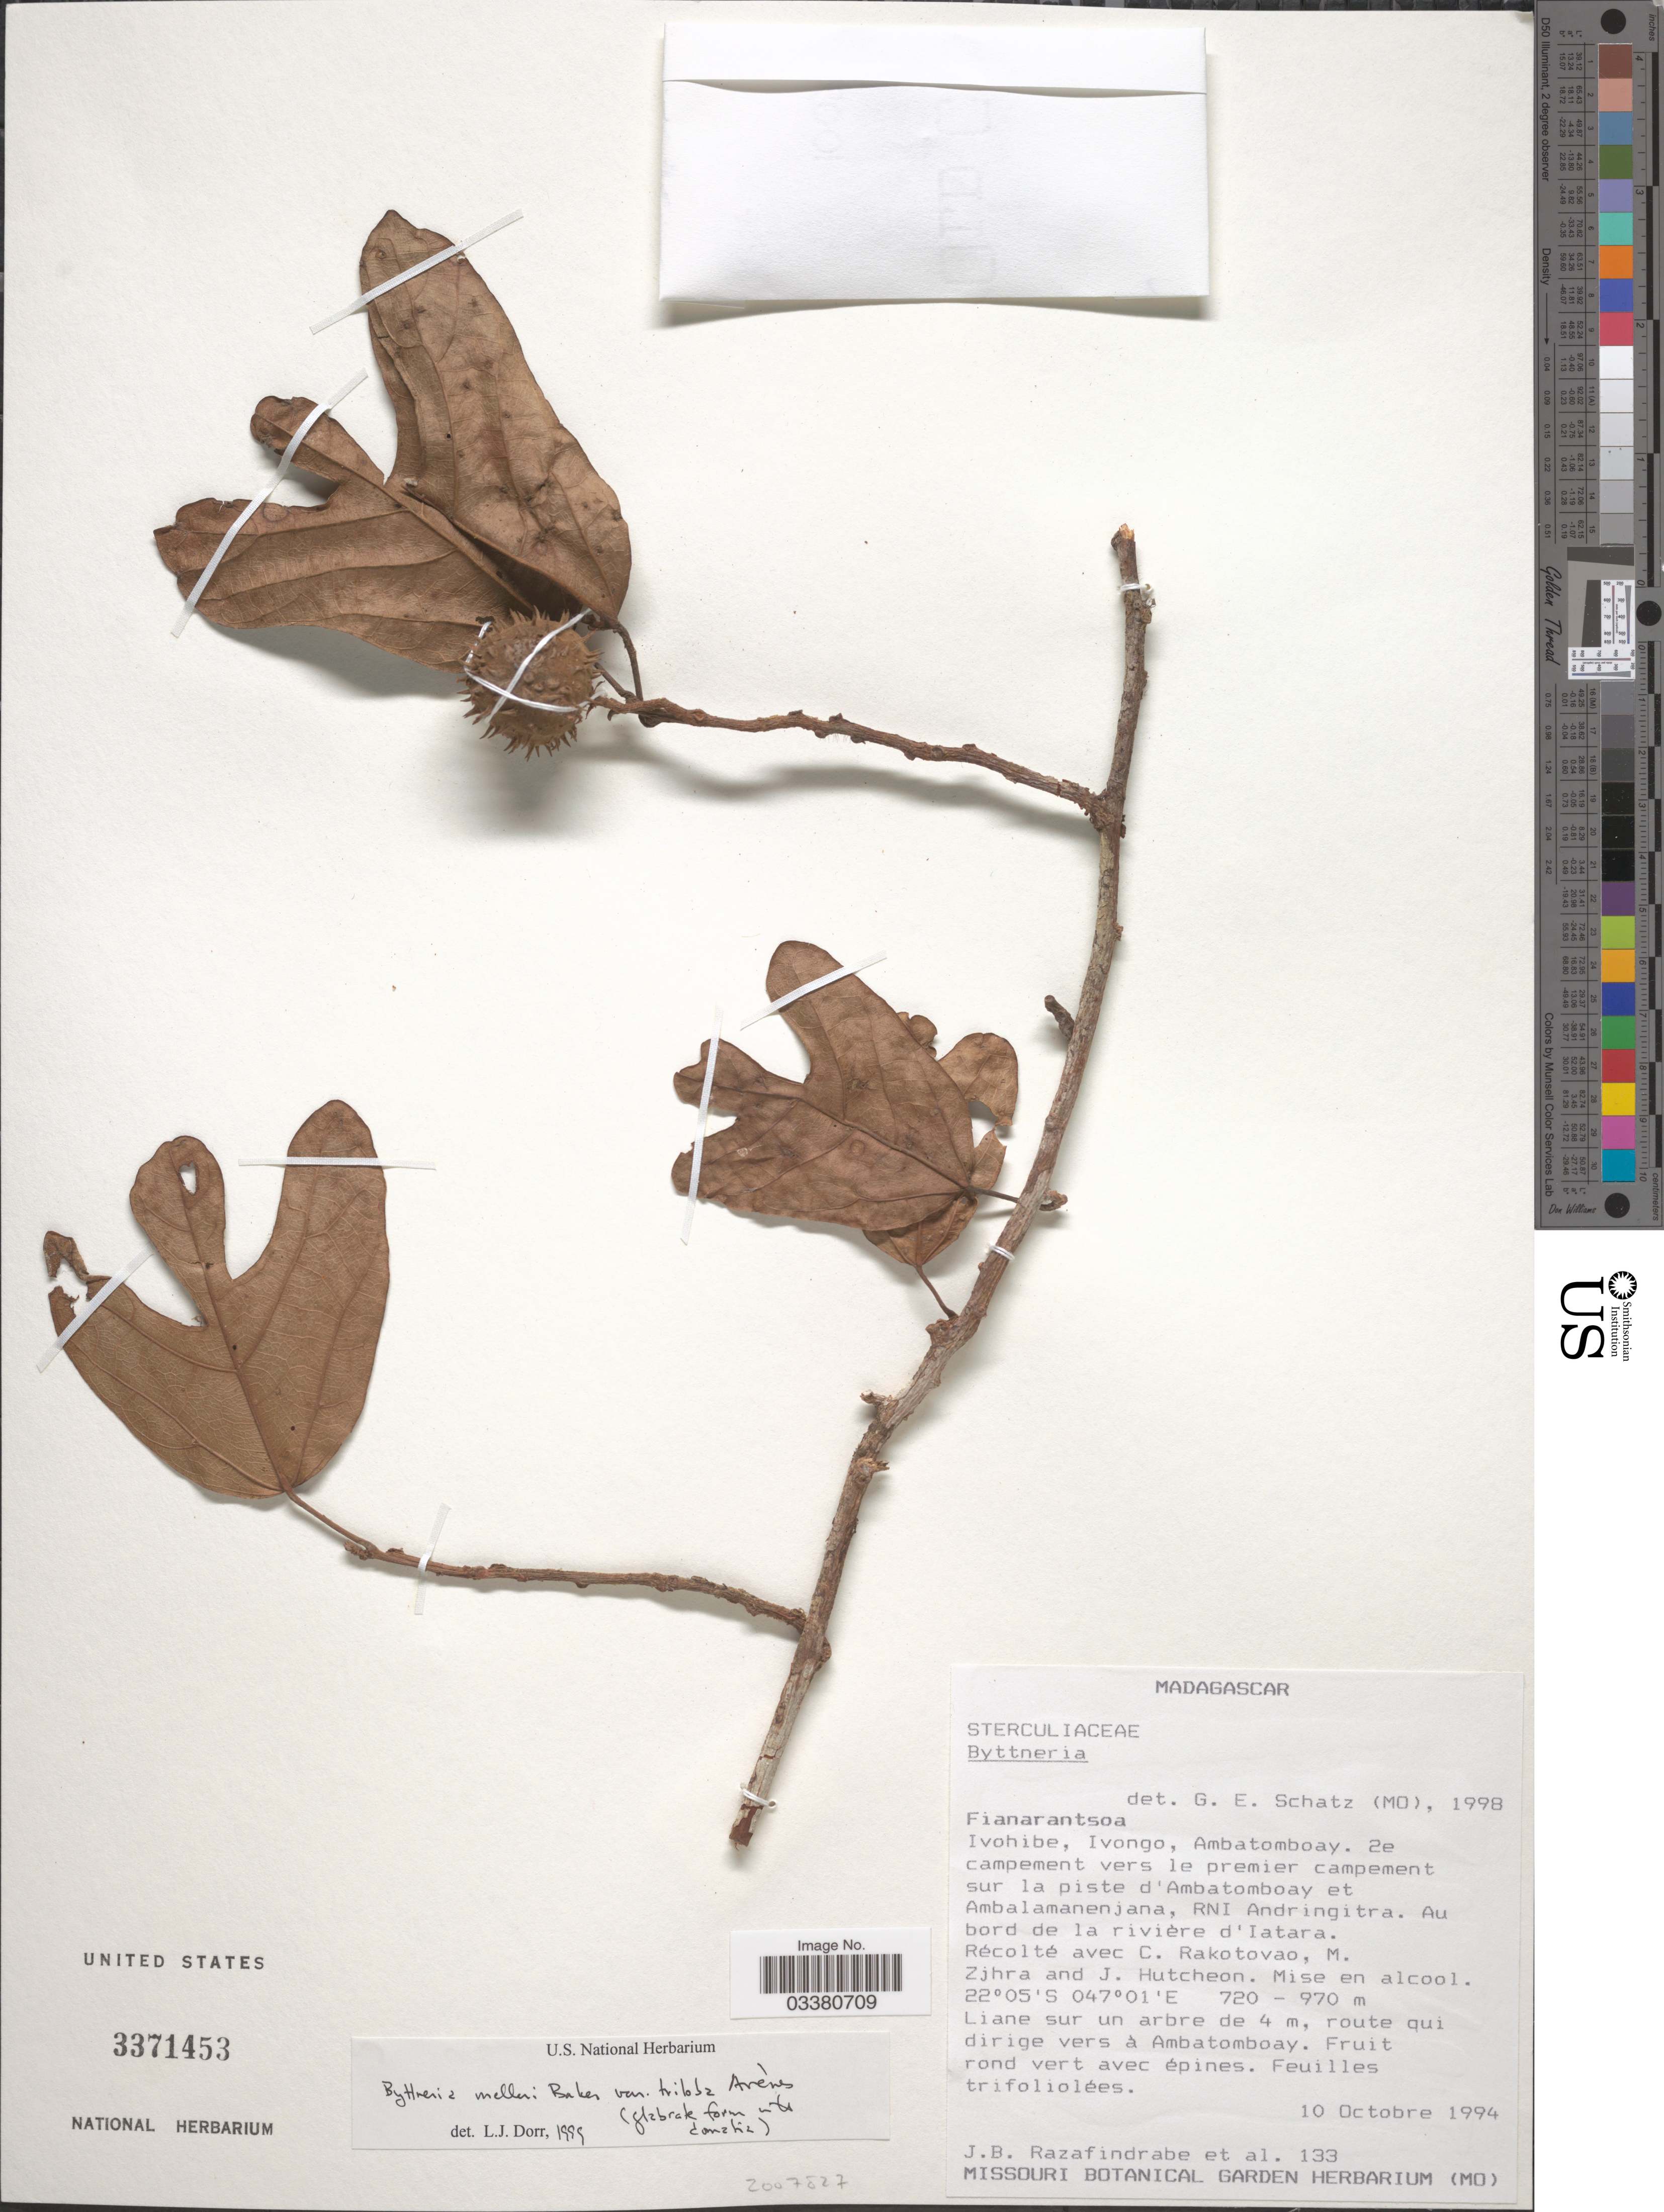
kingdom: Plantae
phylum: Tracheophyta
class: Magnoliopsida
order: Malvales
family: Malvaceae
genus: Byttneria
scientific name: Byttneria melleri var. triloba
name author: Arènes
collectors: J. Razafindrabe, C. Rakotovao, M. Zjhra & J. Hutcheon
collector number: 133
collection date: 1994-10-10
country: Madagascar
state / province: Haute Matsiatra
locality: Ivohibe, Ivongo, Ambatomboay. 2e campement vers le premier campement vers le premier campement sur la piste d'Ambatomboay et Ambalamanenjana, RNI Andringitra. Au bord de la rivière d'Iatara. Liane sur un arbre de 4 m, route qui dirige vers à Ambatomboay.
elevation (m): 720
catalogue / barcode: US 3371453